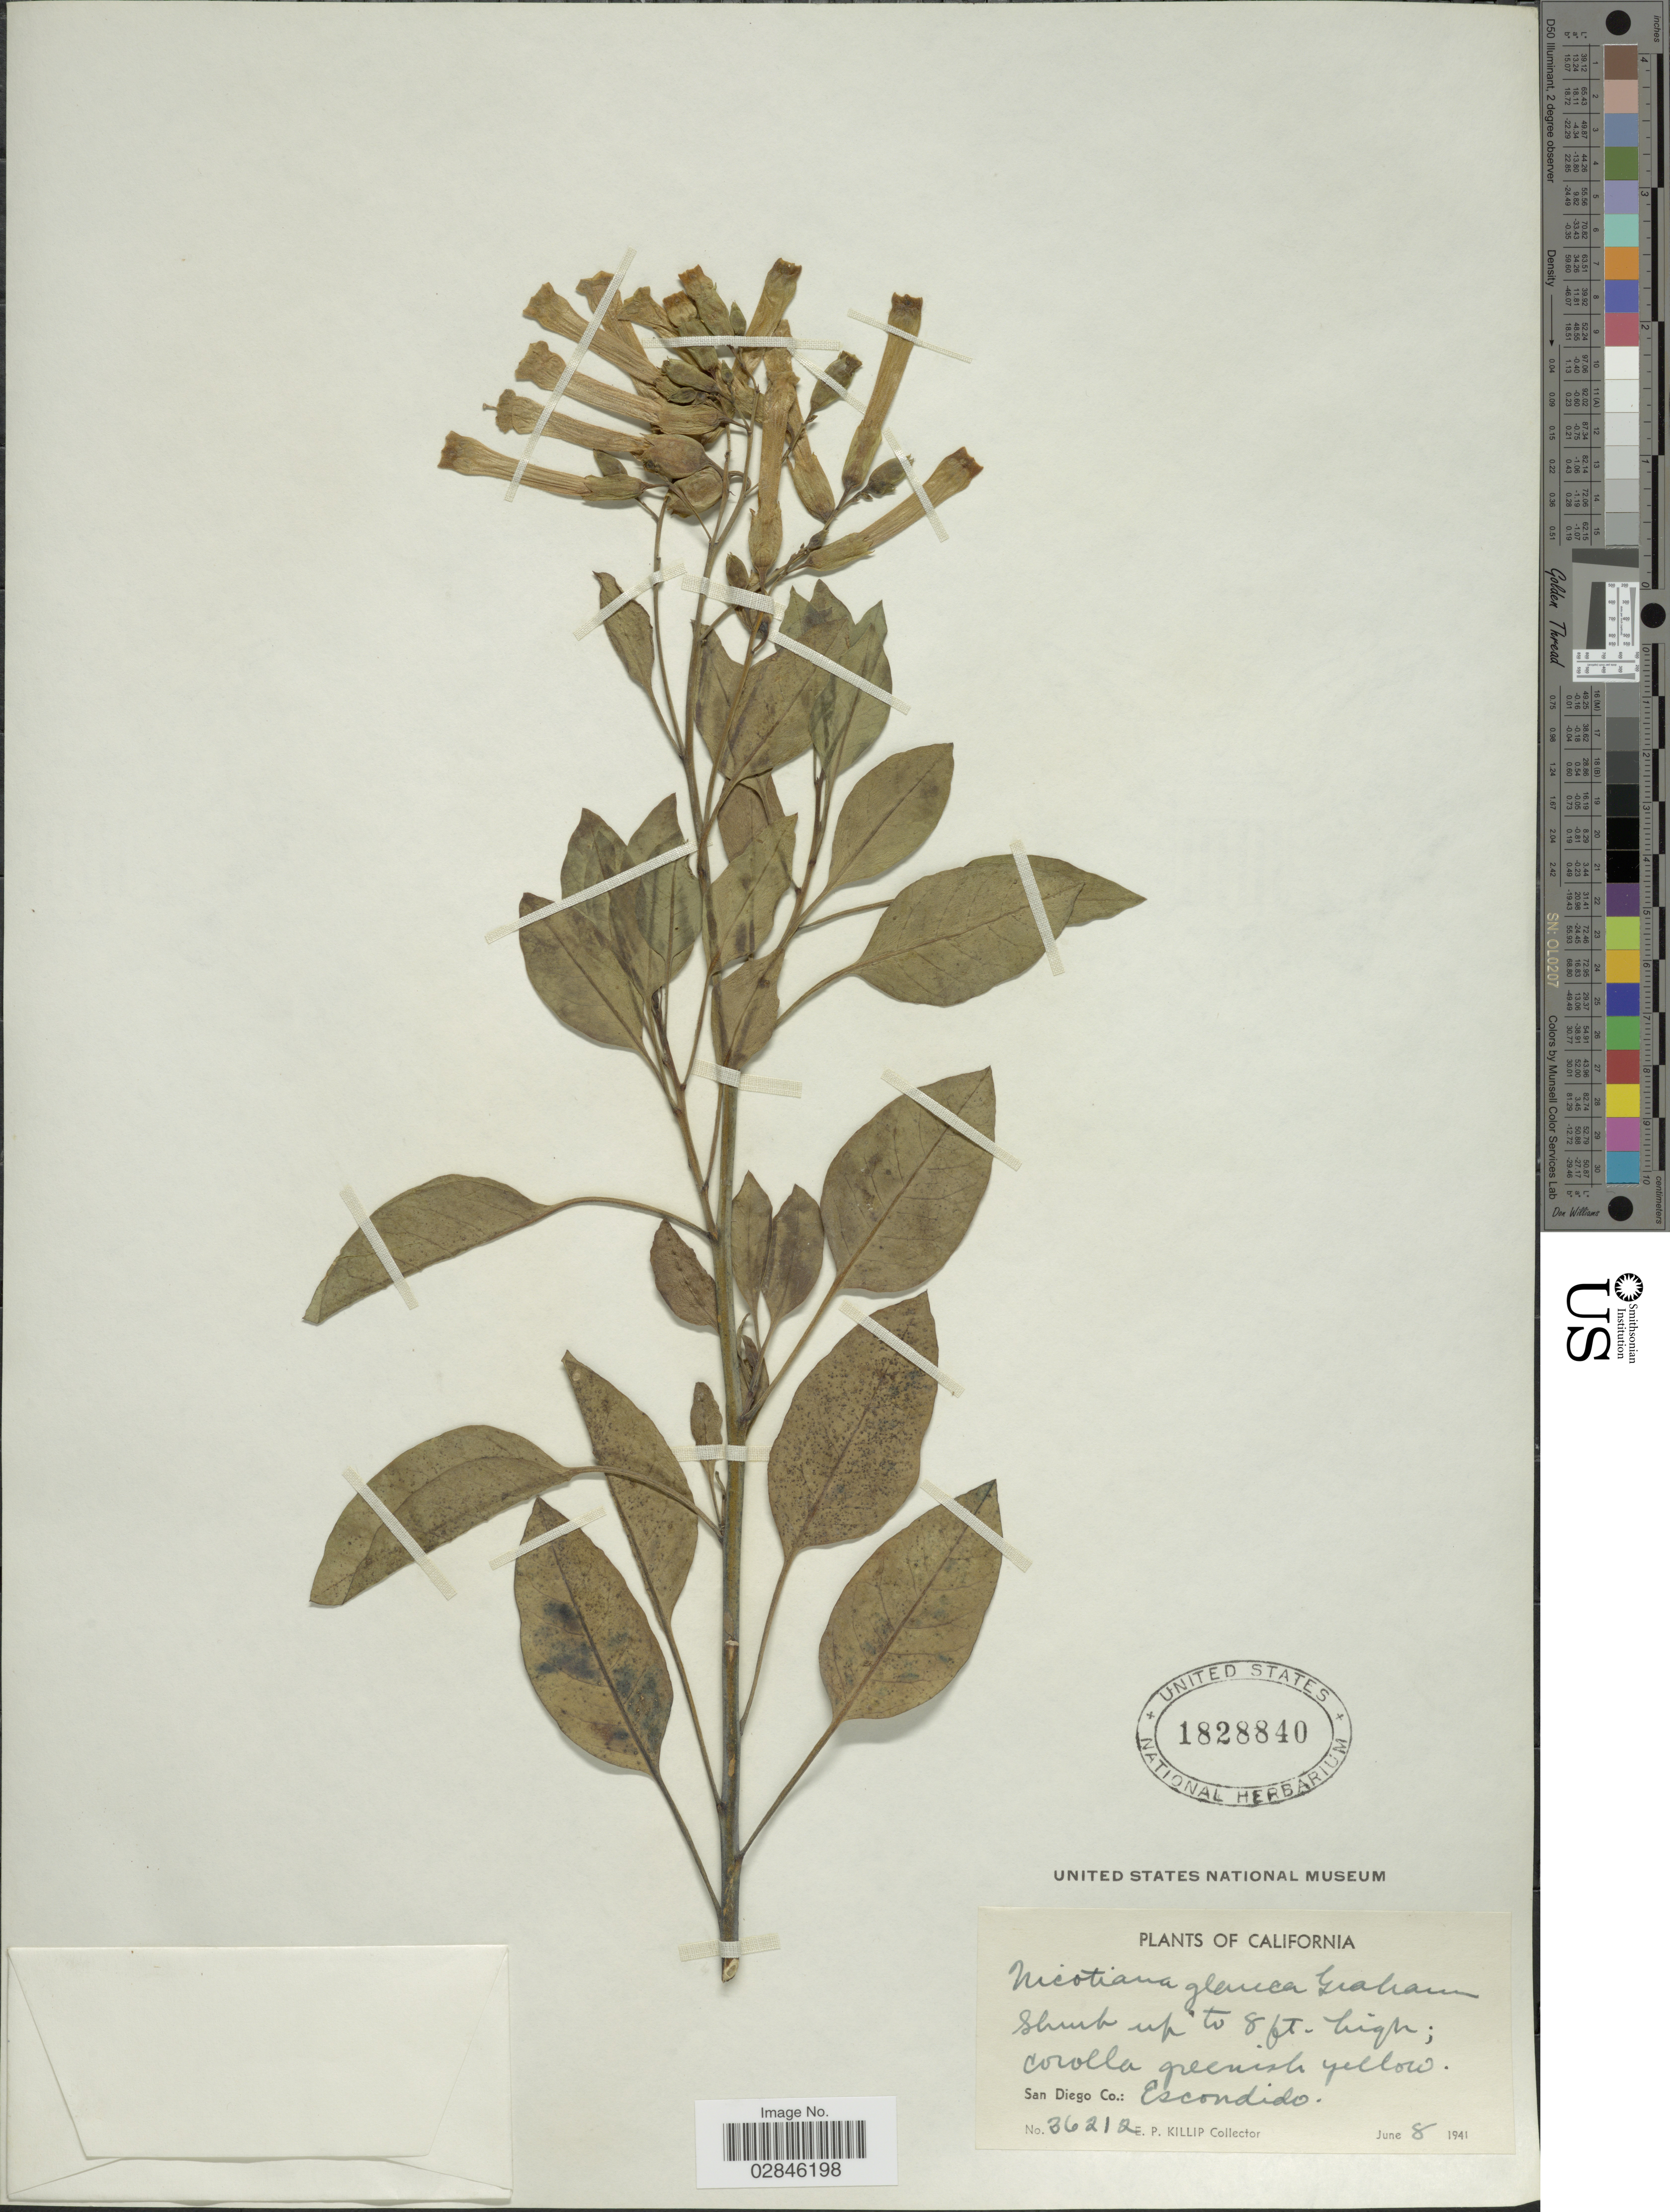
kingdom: Plantae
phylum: Tracheophyta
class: Magnoliopsida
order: Solanales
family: Solanaceae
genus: Nicotiana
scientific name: Nicotiana glauca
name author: Graham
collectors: E. P. Killip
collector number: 36212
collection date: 1941-06-08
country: United States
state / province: California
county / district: San Diego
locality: San Diego Co.: Escondido.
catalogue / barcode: US 1828840